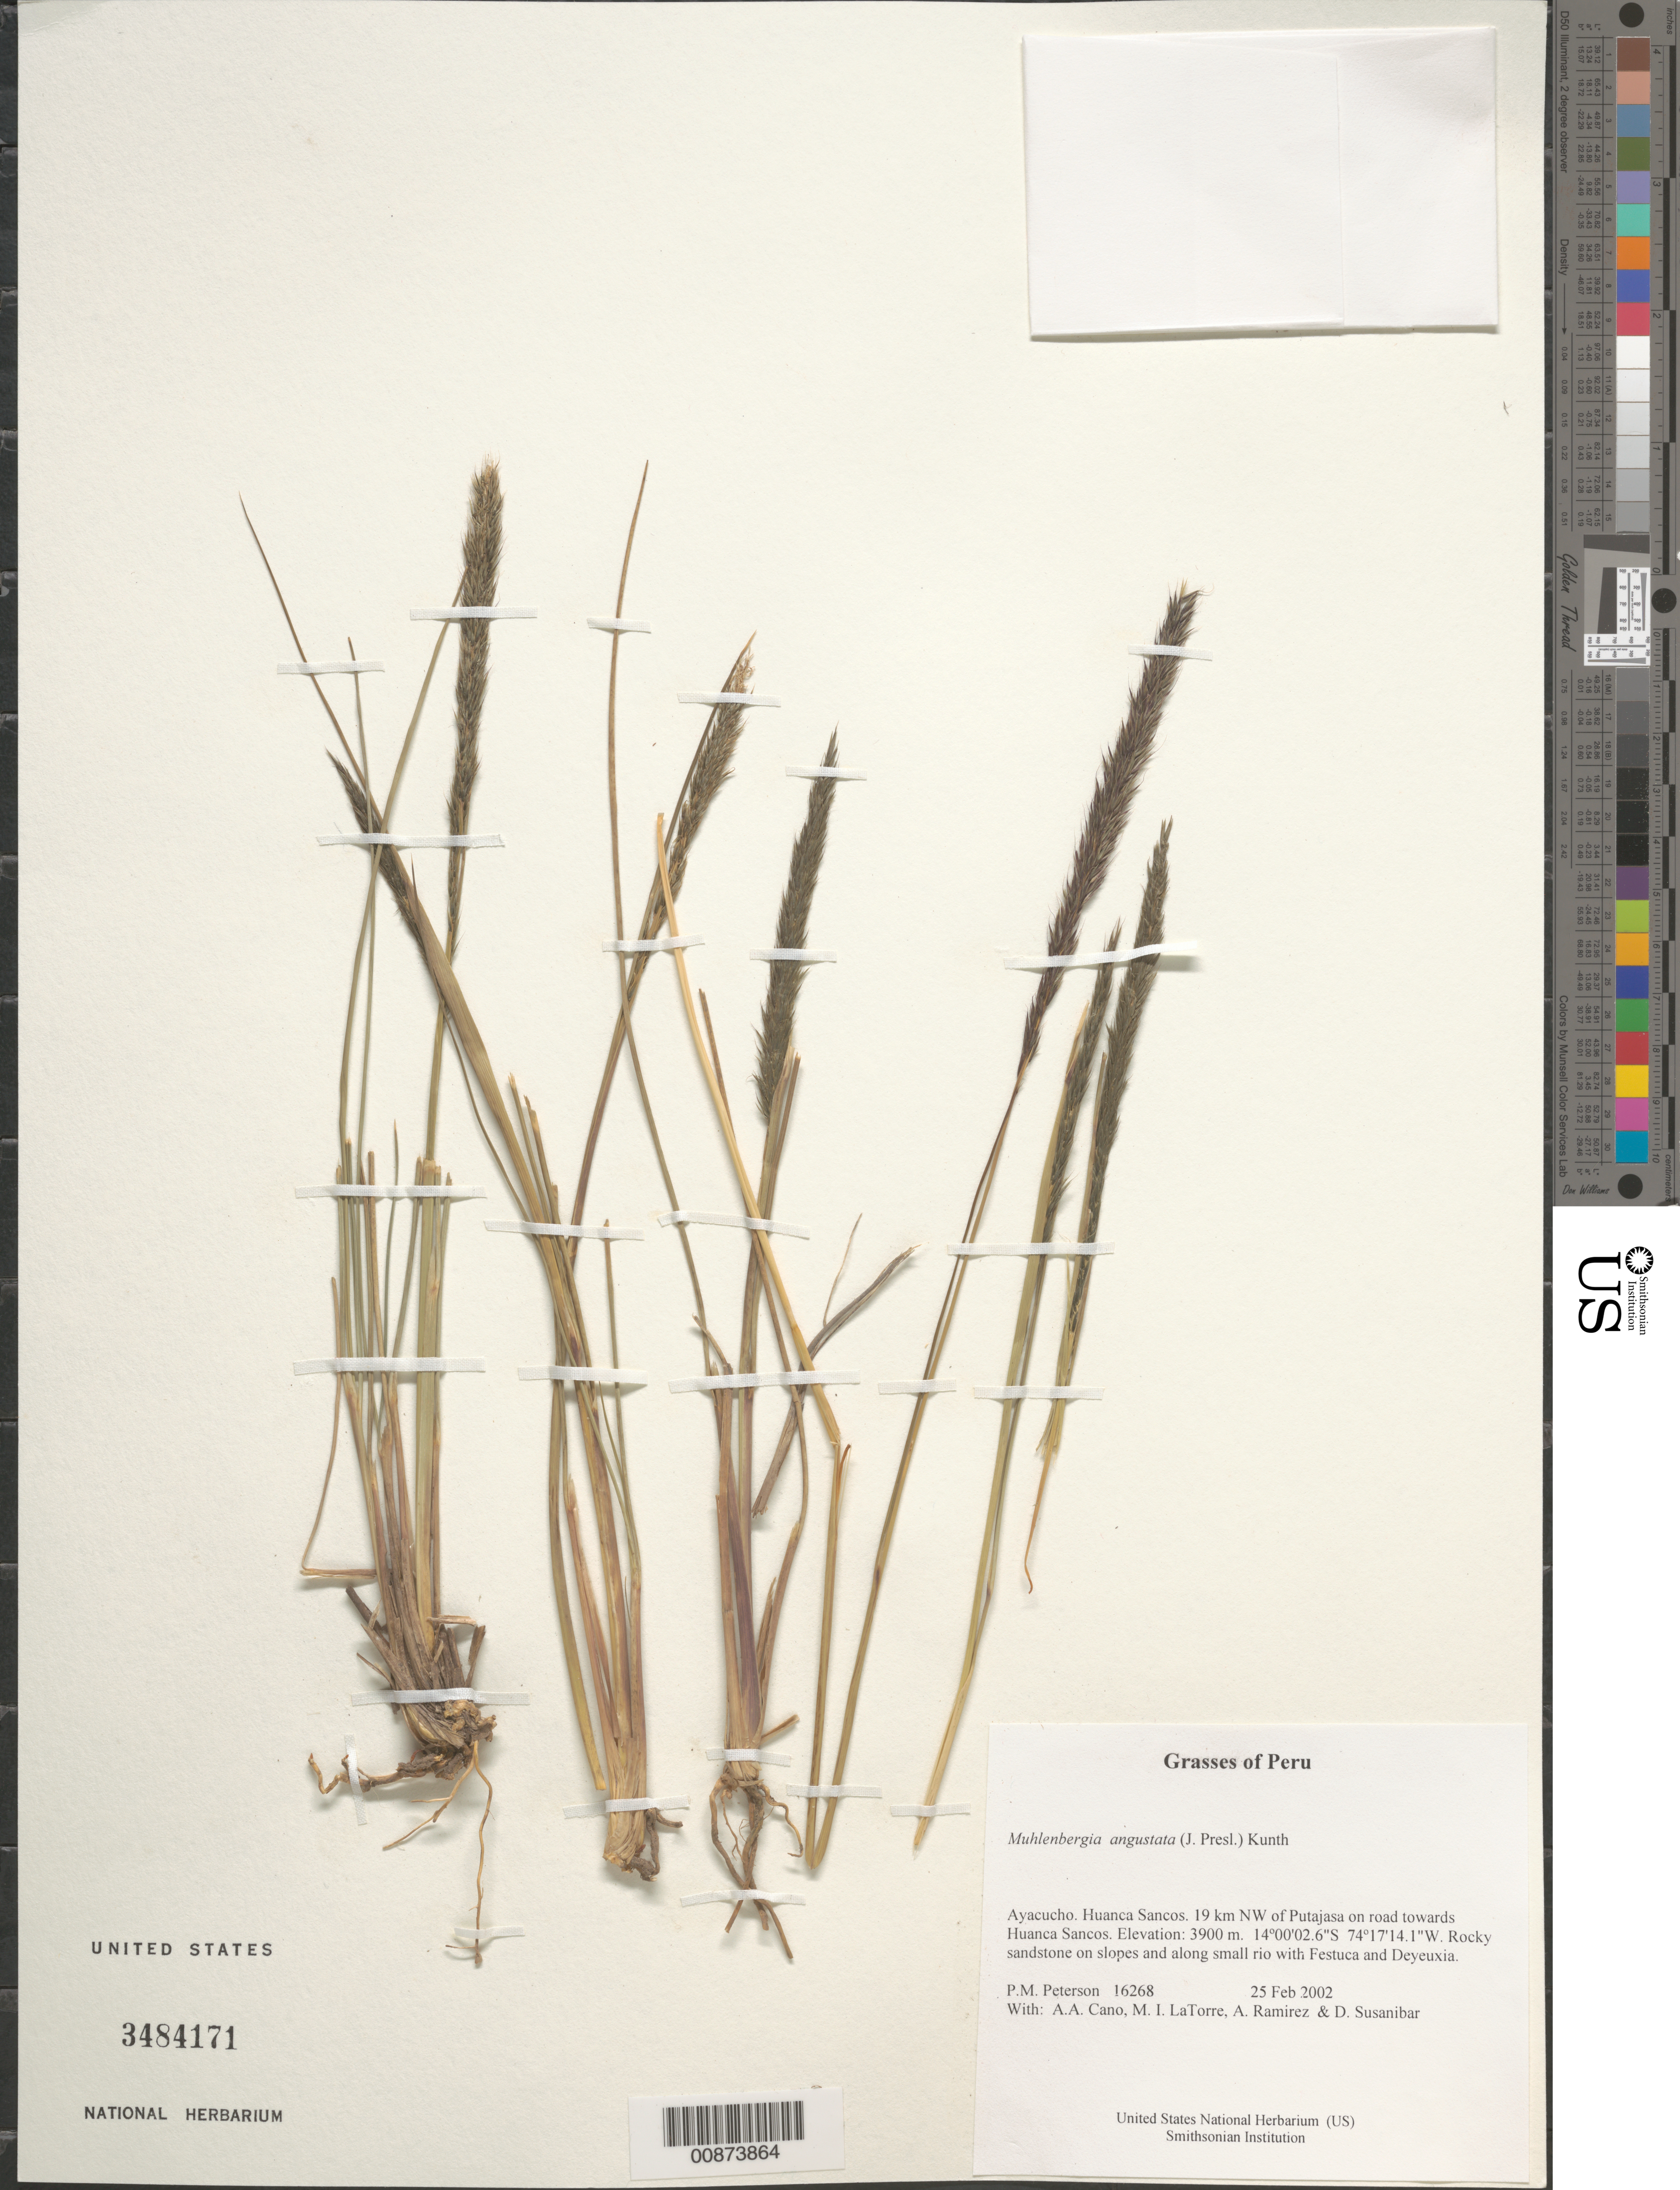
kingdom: Plantae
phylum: Tracheophyta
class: Liliopsida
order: Poales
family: Poaceae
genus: Muhlenbergia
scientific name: Muhlenbergia coerulea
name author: (Griseb.) Mez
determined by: Peterson, Paul M., (BOT), Smithsonian Institution - National Museum of Natural History (UNITED STATES)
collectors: P. M. Peterson, A. Cano, M. I. La Torre, A. Ramírez & D. Susanibar Cruz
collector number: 16268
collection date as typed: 25 Feb 2002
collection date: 2002-02-25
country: Peru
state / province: Ayacucho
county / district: Huanca Sancos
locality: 19 km NW of Putajasa on road towards Huanca Sancos.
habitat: Rocky sandstone on slopes and along small rio with ~Festuca and Deyeuxia~.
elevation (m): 3900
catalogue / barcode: US 3484171